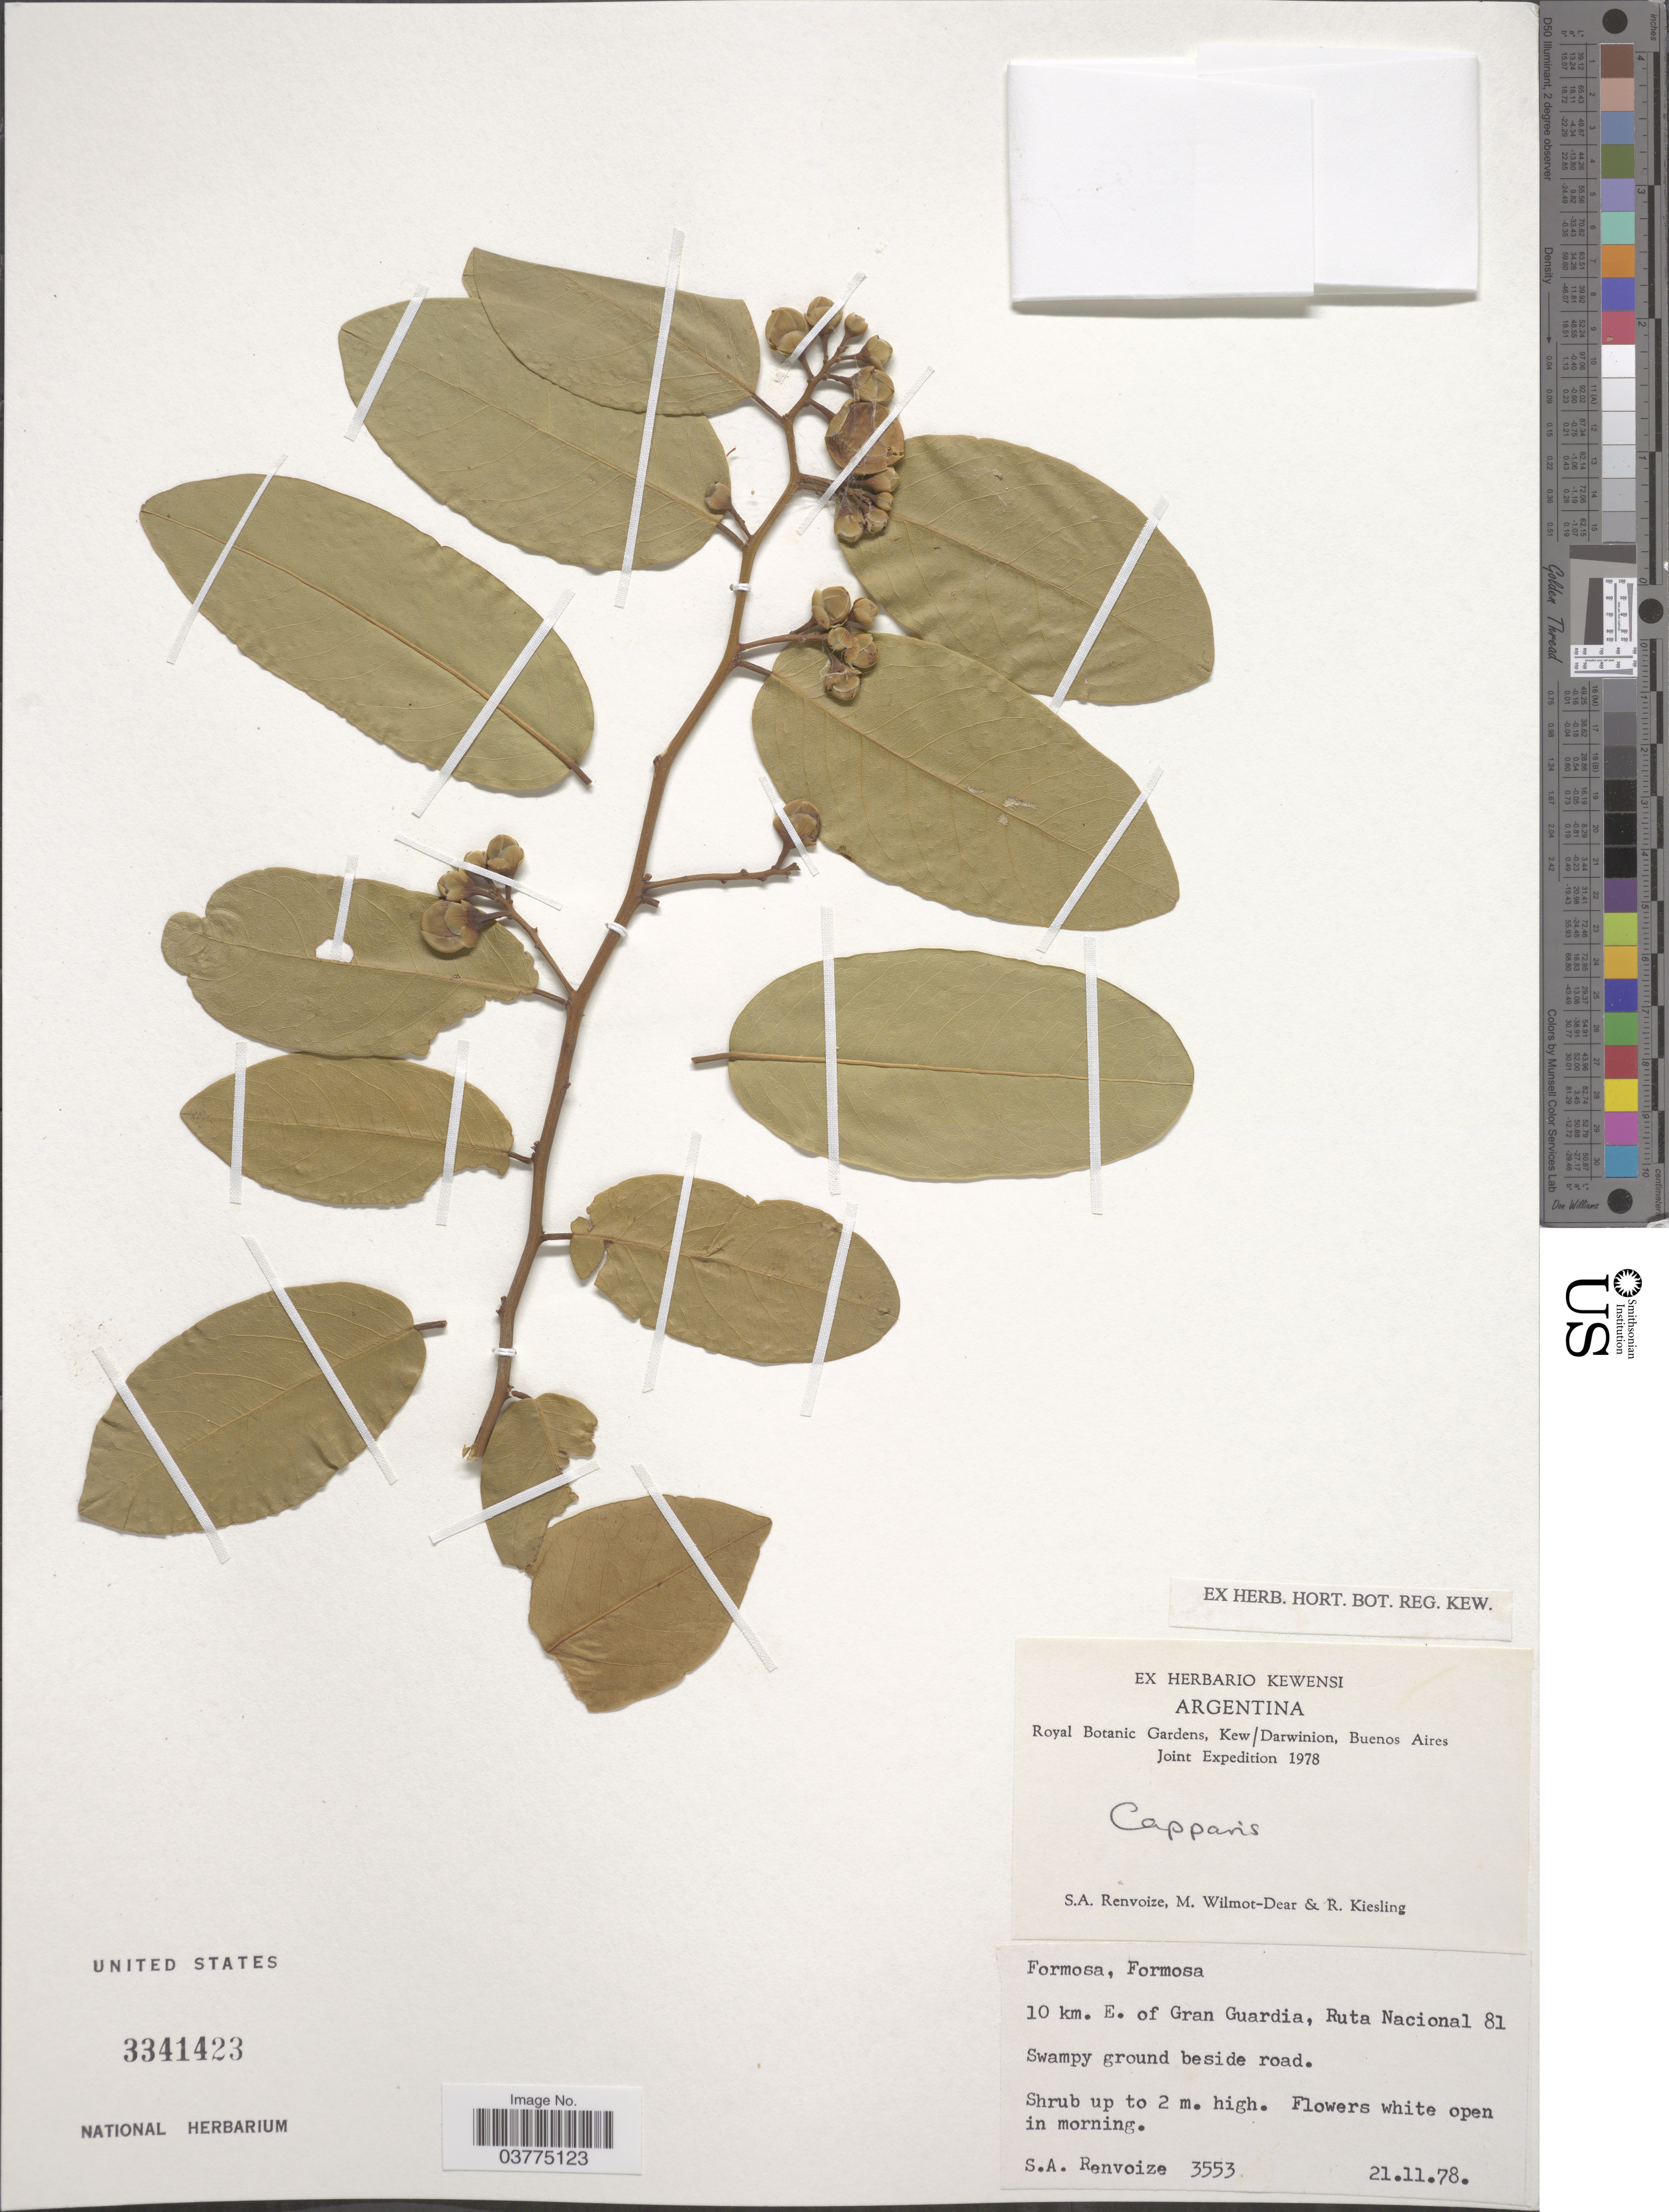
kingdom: Plantae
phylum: Tracheophyta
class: Magnoliopsida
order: Brassicales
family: Capparaceae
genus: Capparis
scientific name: Capparis sp.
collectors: S. A. Renvoize, M. Wilmot-Dear & R. Kiesling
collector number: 3553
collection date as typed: Transcribed d/m/y: 21/11/78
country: Argentina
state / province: Formosa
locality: Formosa, Formosa. 10 km. E. of Gran Guardia, Ruta Nacional 81. Swampy ground beside road.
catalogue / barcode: US 3341423